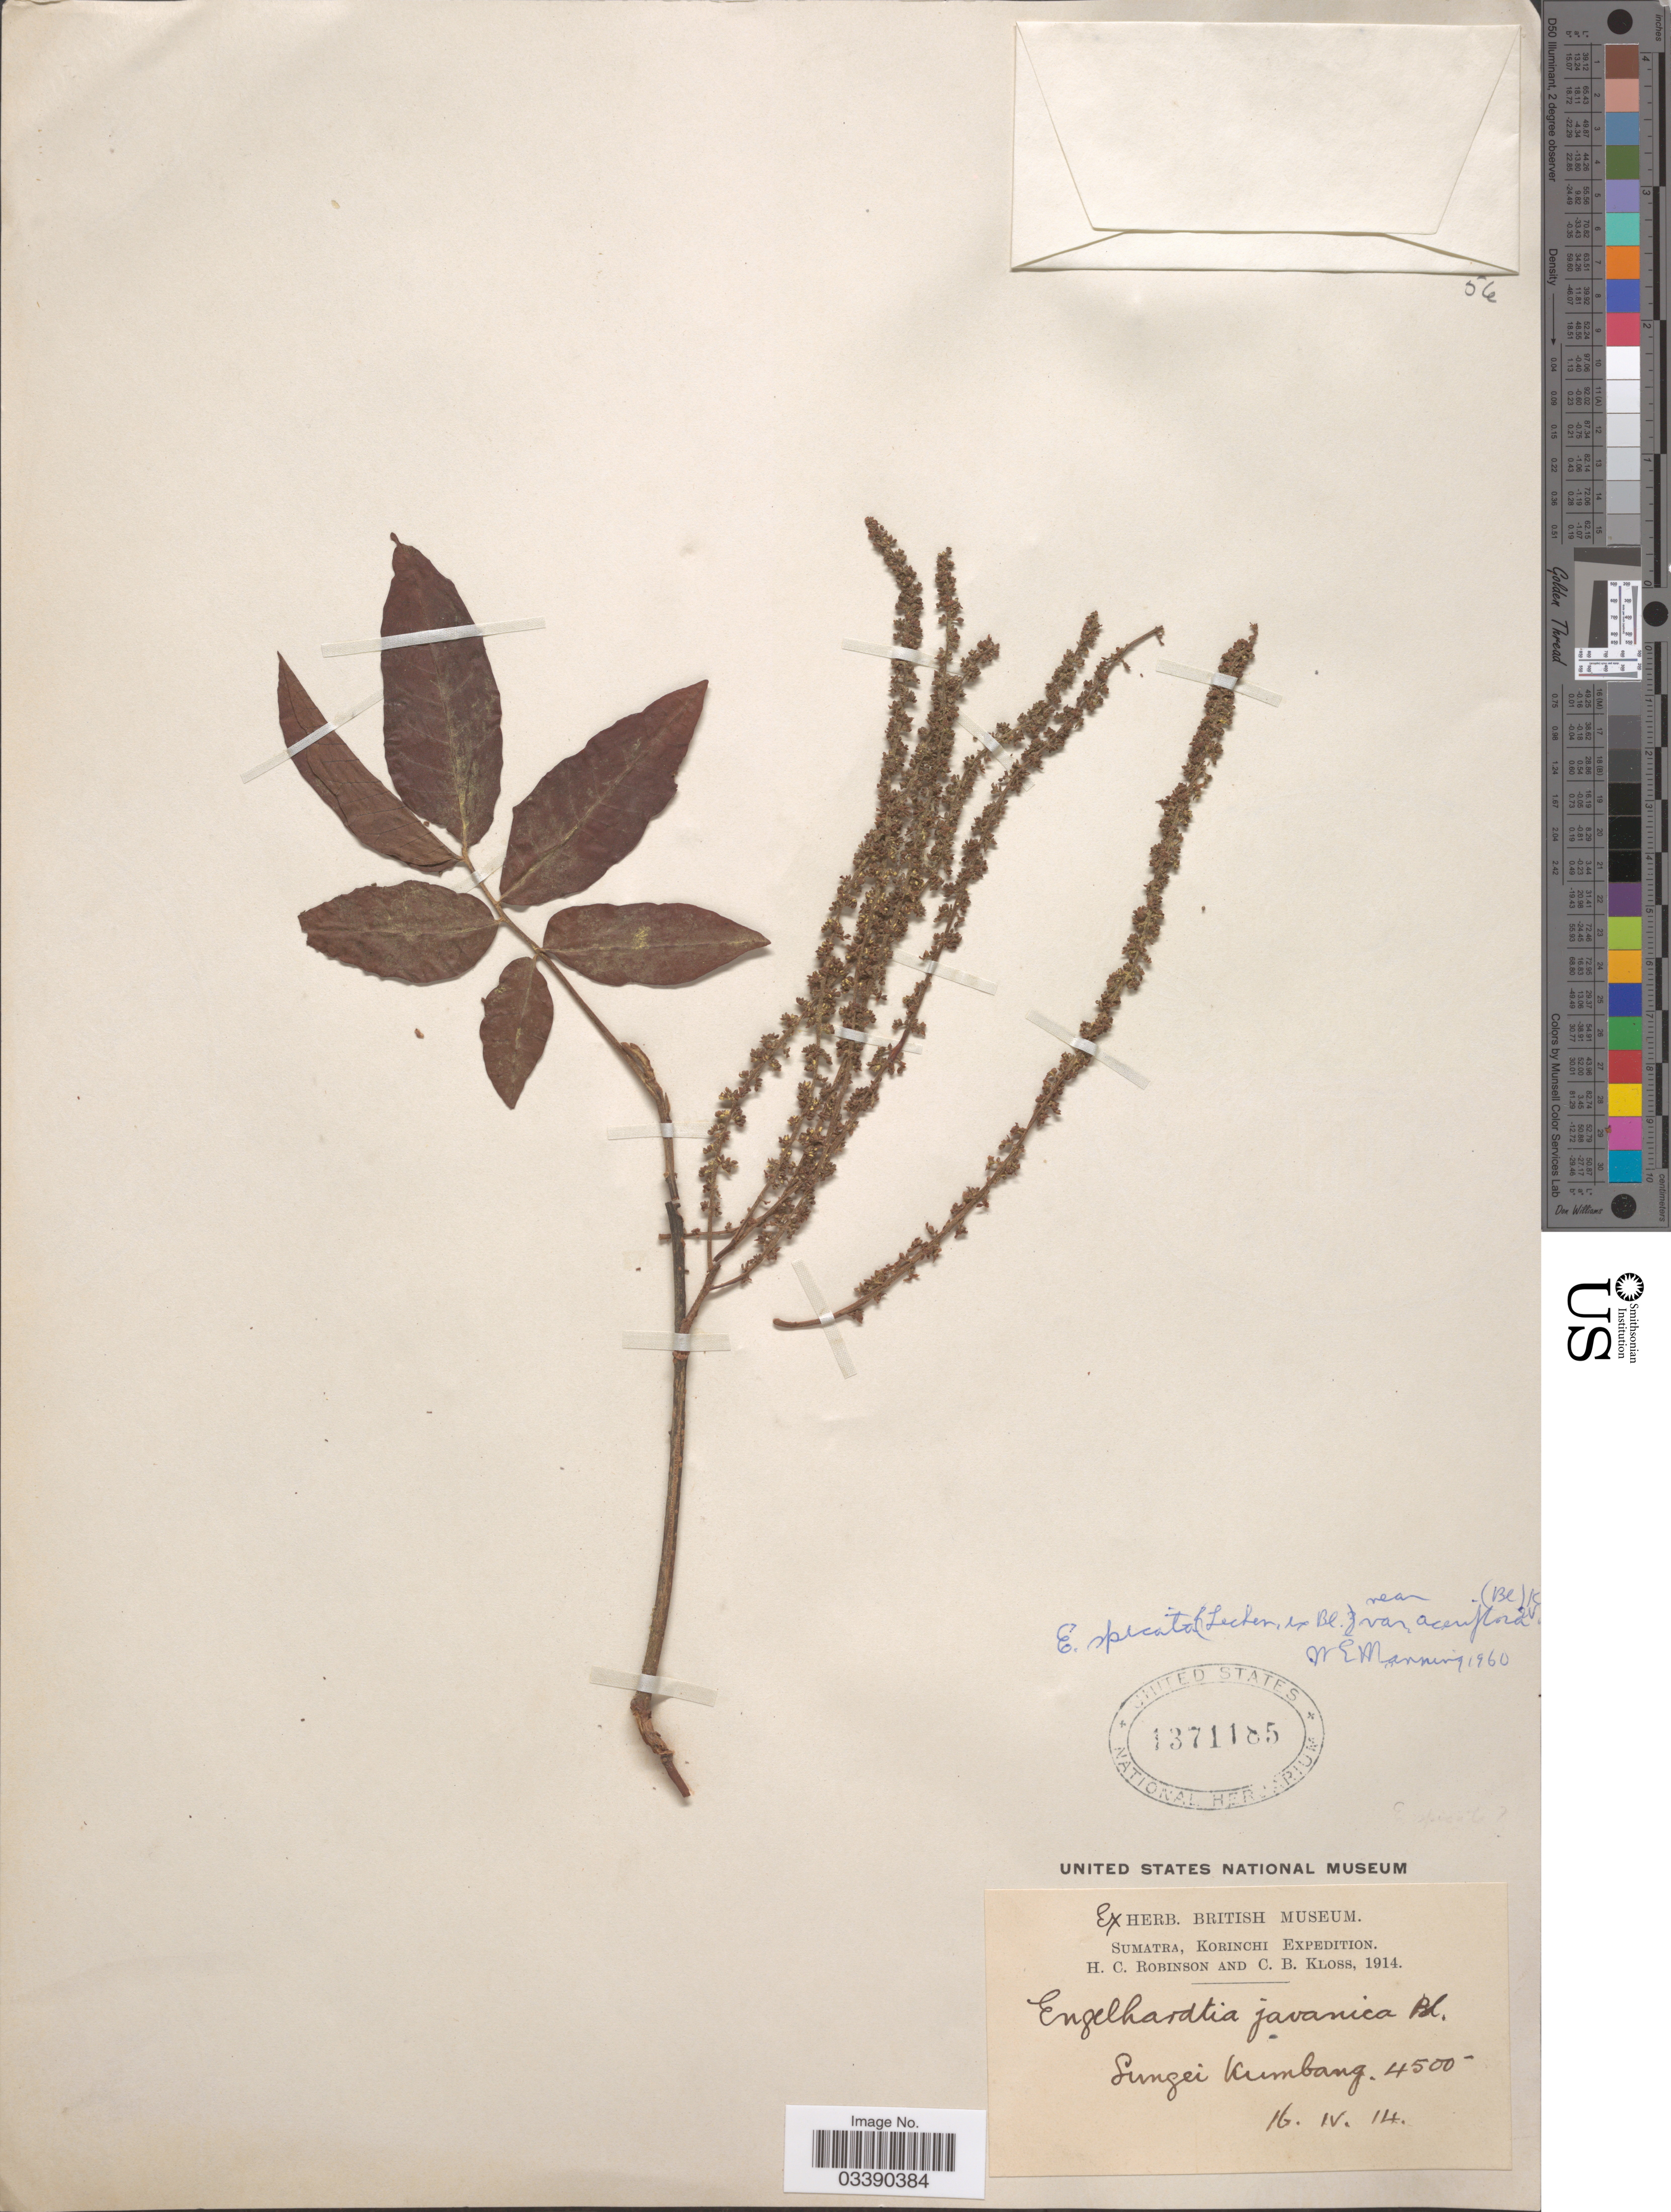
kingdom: Plantae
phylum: Tracheophyta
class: Magnoliopsida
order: Fagales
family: Juglandaceae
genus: Engelhardia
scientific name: Engelhardia spicata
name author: Lesch. ex Blume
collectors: H. C. Robinson & C. Kloss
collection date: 1914-04-16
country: Indonesia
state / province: Sumatra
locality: Korinchi. Sungei Kumbang.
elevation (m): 1372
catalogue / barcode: US 1371185